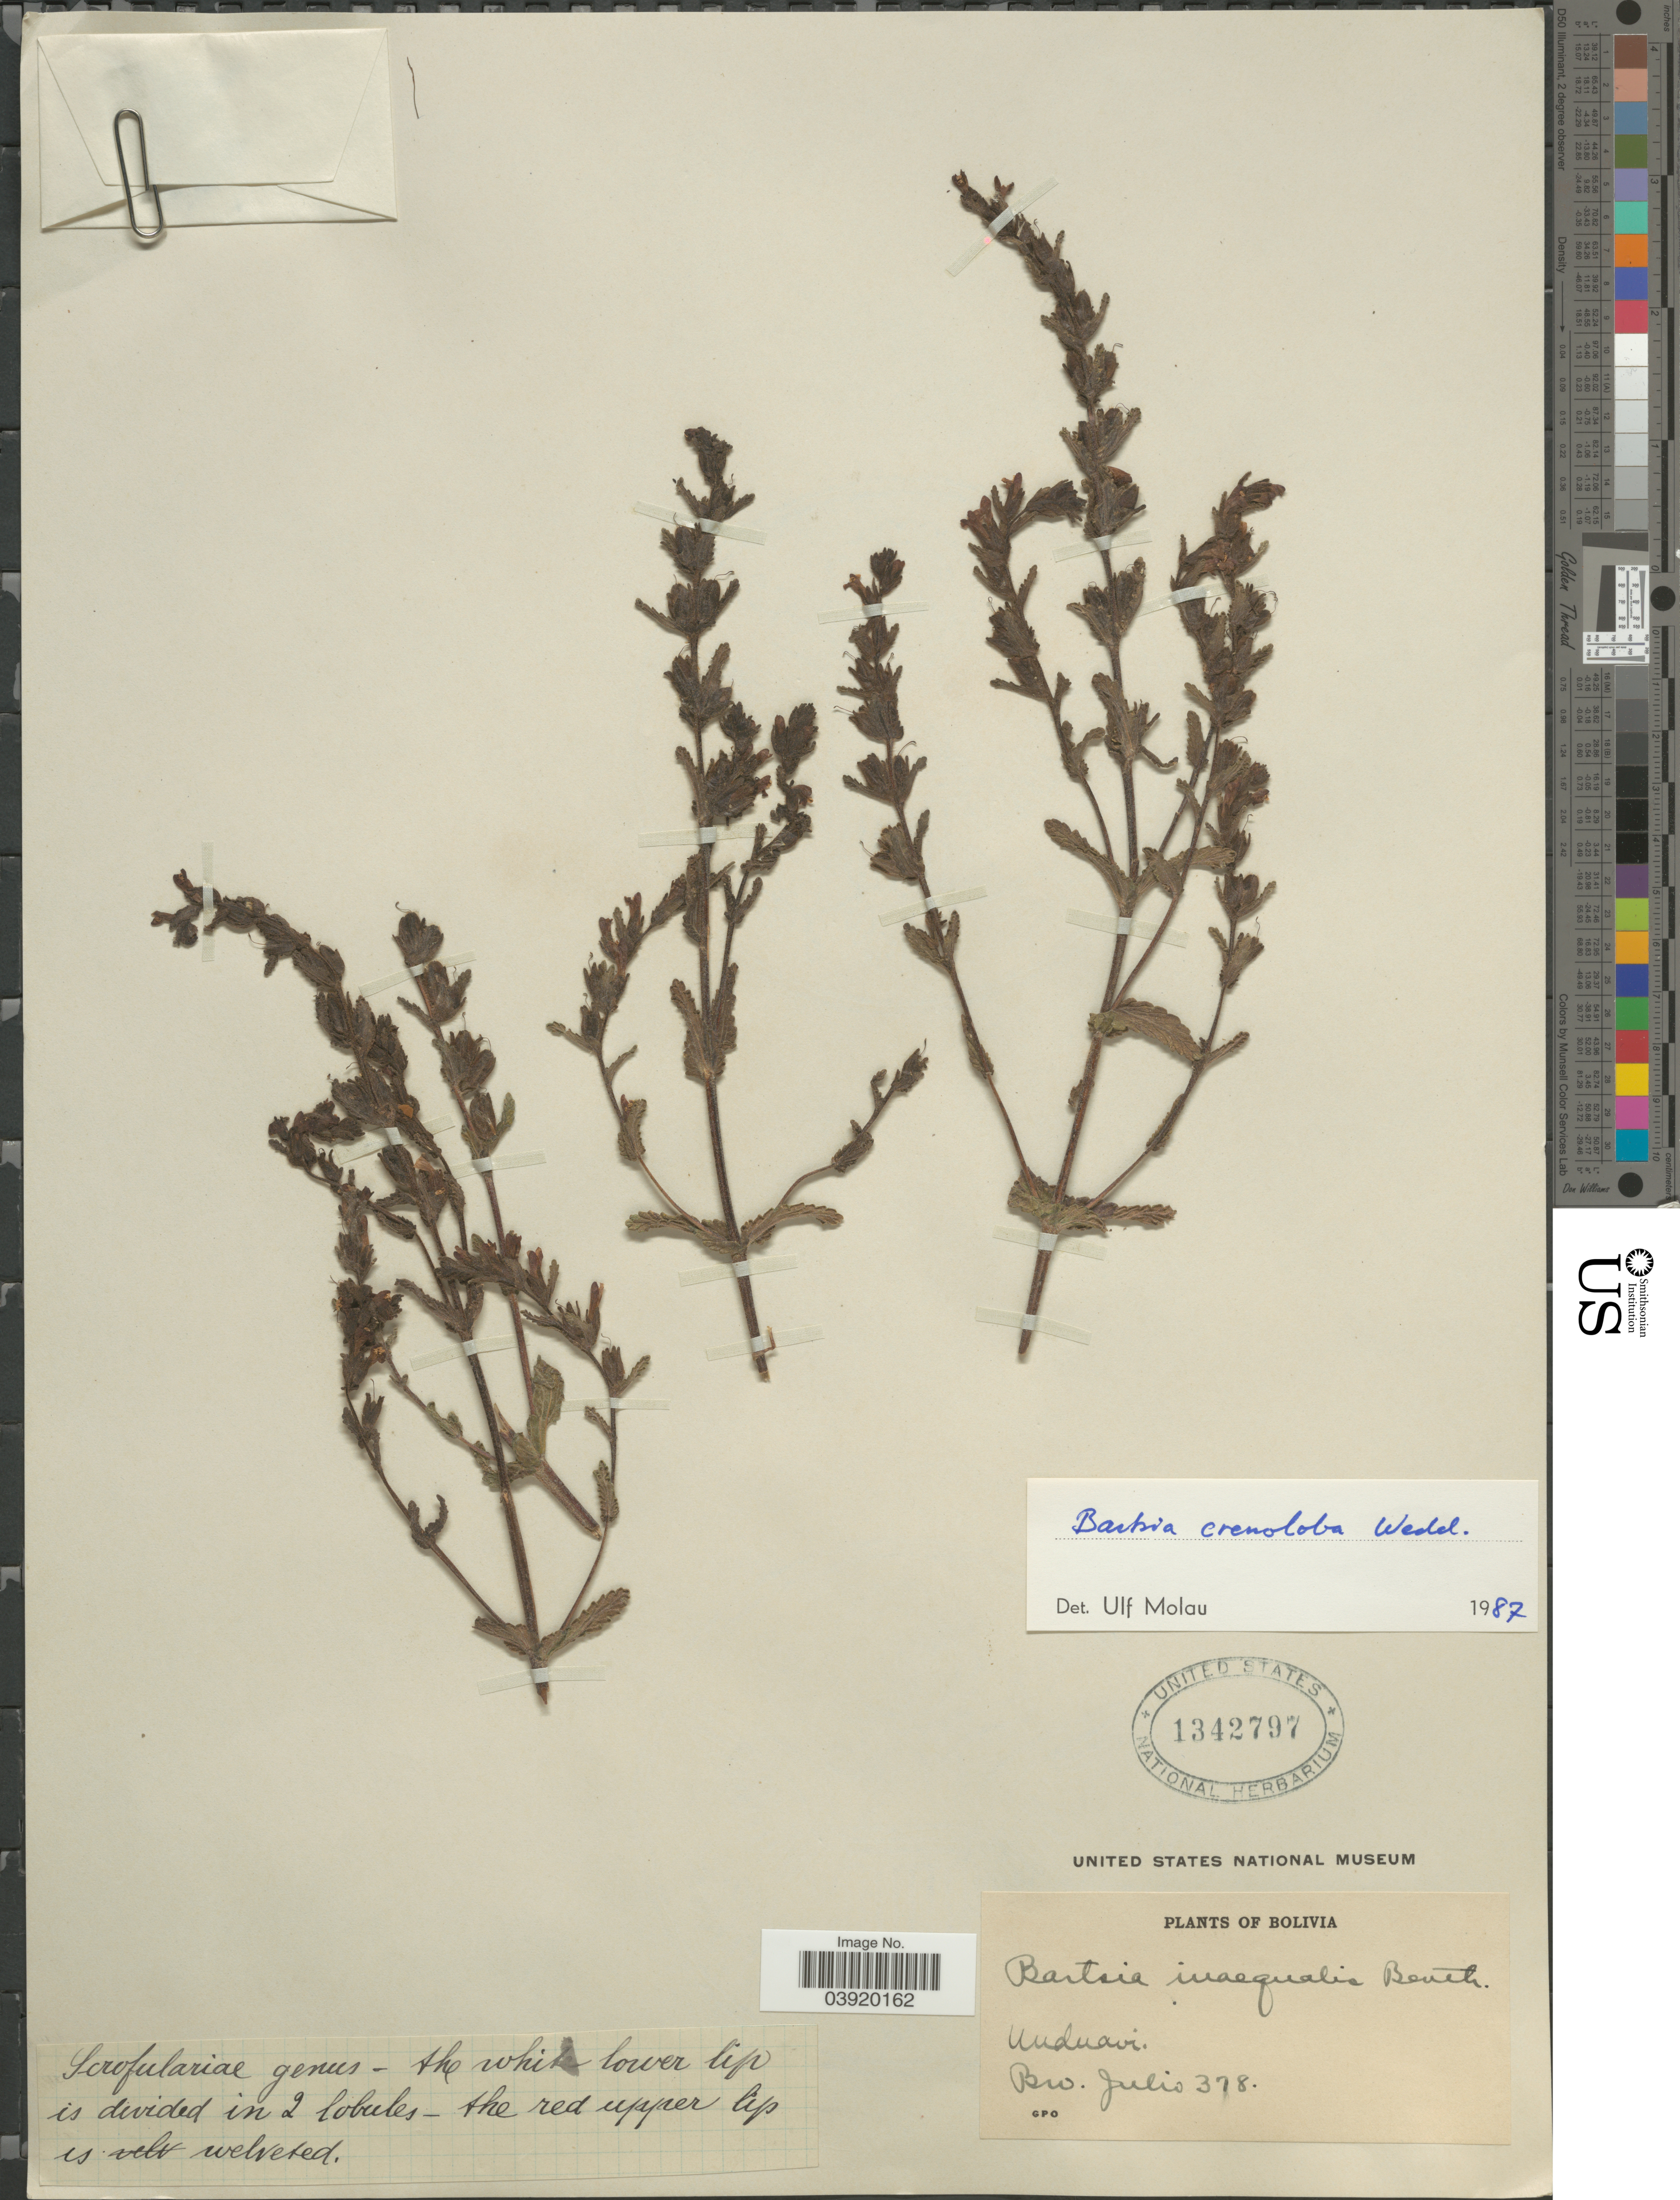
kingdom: Plantae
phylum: Tracheophyta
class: Magnoliopsida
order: Lamiales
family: Orobanchaceae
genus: Bartsia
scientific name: Bartsia crenoloba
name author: Wedd.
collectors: Bro. Julio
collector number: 378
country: Bolivia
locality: Unduavi.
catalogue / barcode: US 1342797